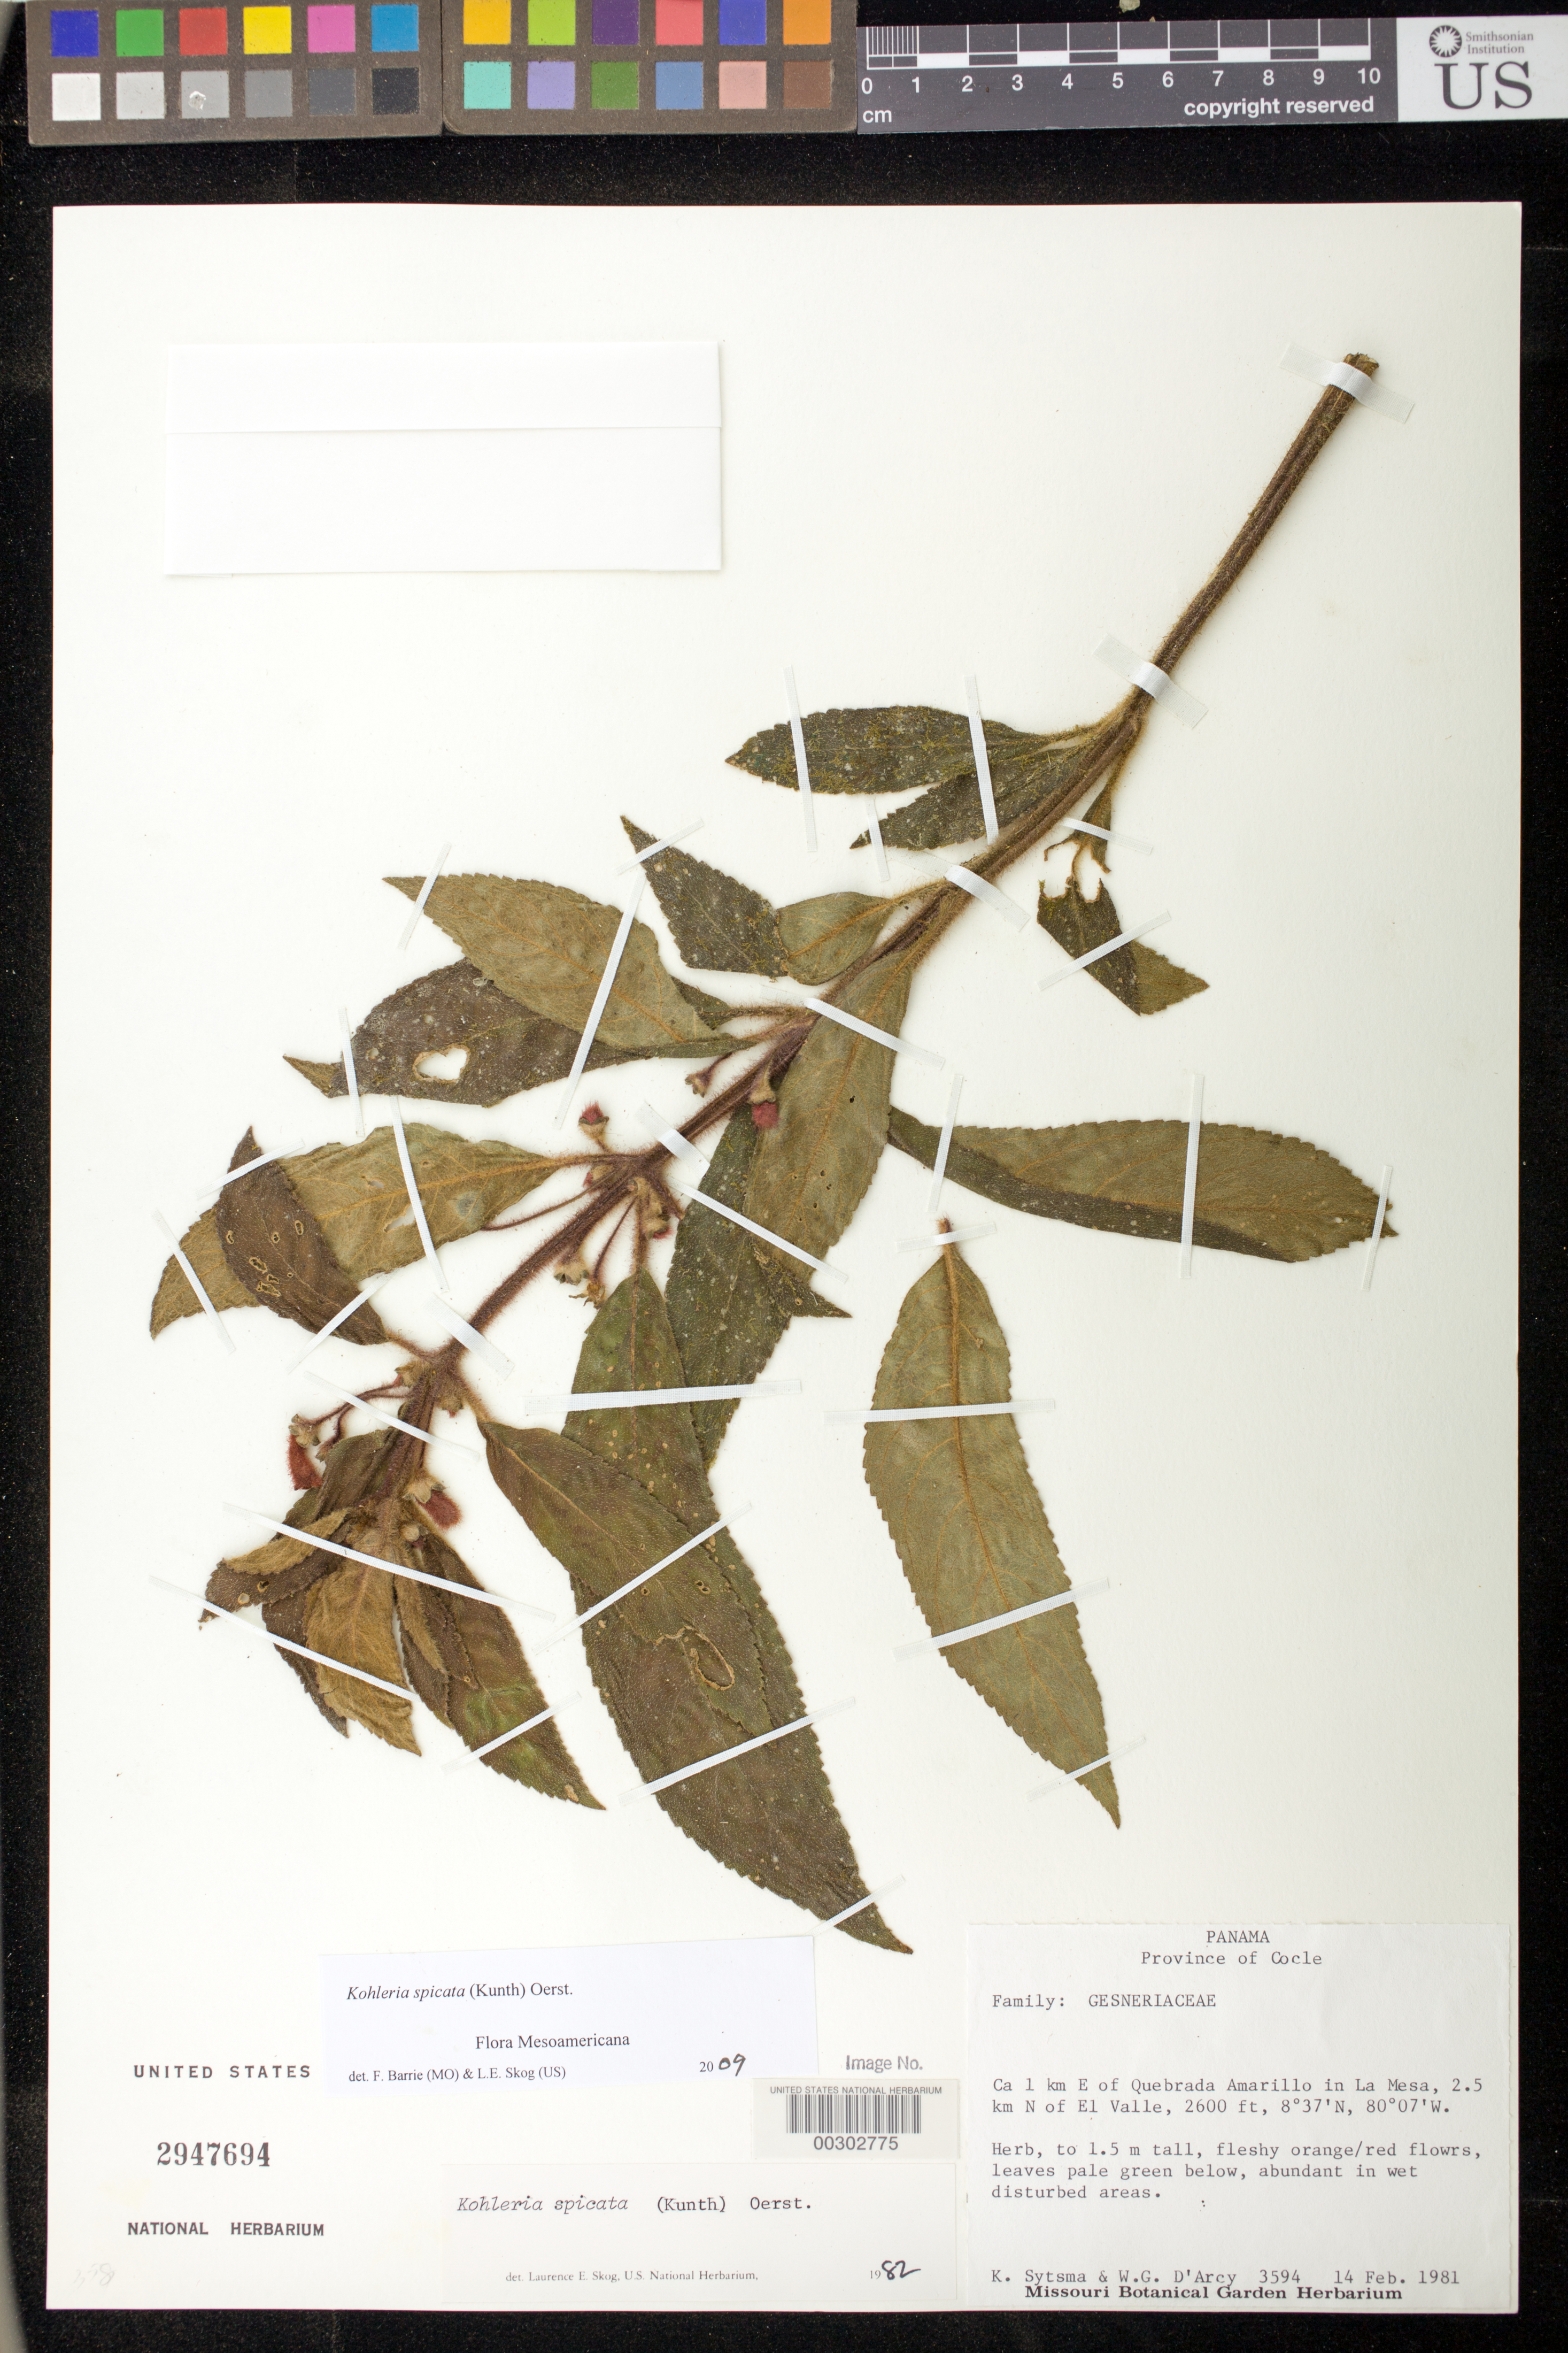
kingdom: Plantae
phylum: Tracheophyta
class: Magnoliopsida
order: Lamiales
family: Gesneriaceae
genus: Kohleria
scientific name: Kohleria spicata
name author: (Kunth) Oerst.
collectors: K. J. Sytsma & W. G. D'Arcy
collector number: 3594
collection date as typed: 14 Feb 1981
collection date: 1981-02-14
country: Panama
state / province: Coclé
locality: Ca 1 km E of Quebrada Amarillo in La Mesa, 2.5 km N of El Valle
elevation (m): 792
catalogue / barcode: US 2947694